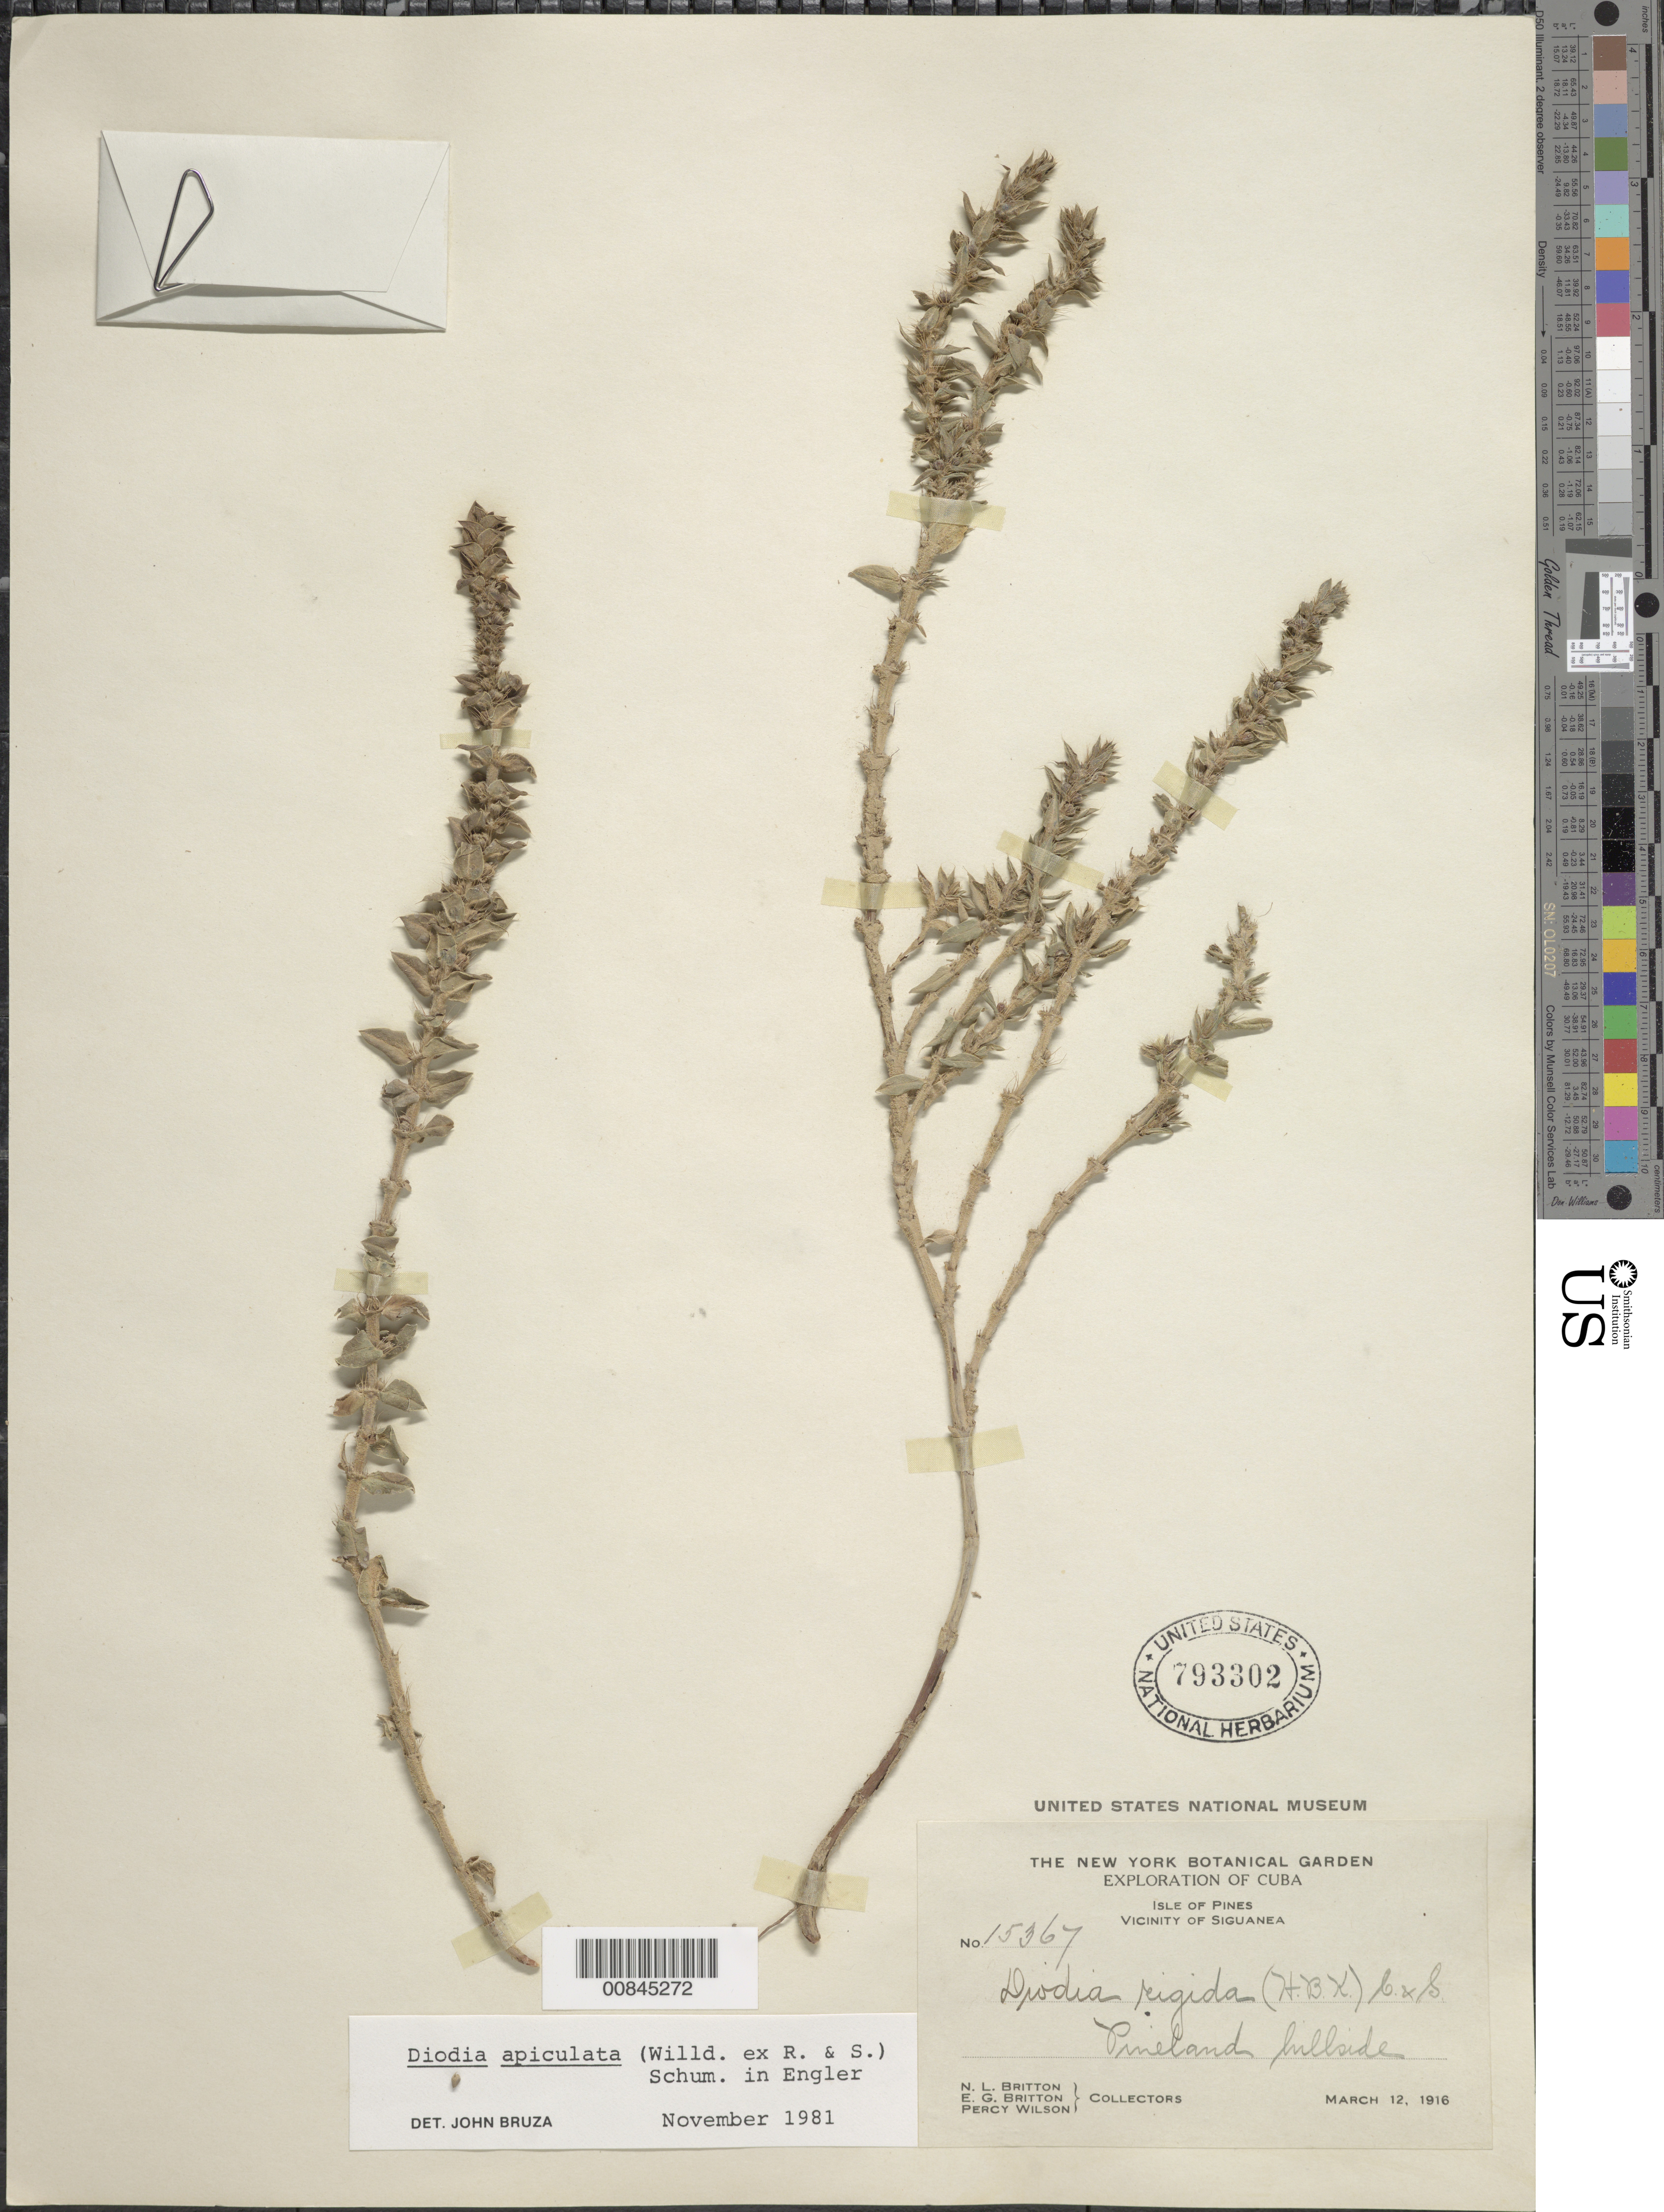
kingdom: Plantae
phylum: Tracheophyta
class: Magnoliopsida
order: Gentianales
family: Rubiaceae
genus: Diodella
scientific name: Diodella apiculata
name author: (Willd. ex Roem. & Schult.) Bacigalupo & E.L. Cabral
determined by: Bruza, J.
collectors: N. Britton, E. G. Britton & P. Wilson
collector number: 15367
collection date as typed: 12 Mar 1916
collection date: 1916-03-12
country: Cuba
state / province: Isla de La Juventud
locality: Vicinity of Siguanea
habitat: Pineland hillside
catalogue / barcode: US 793302